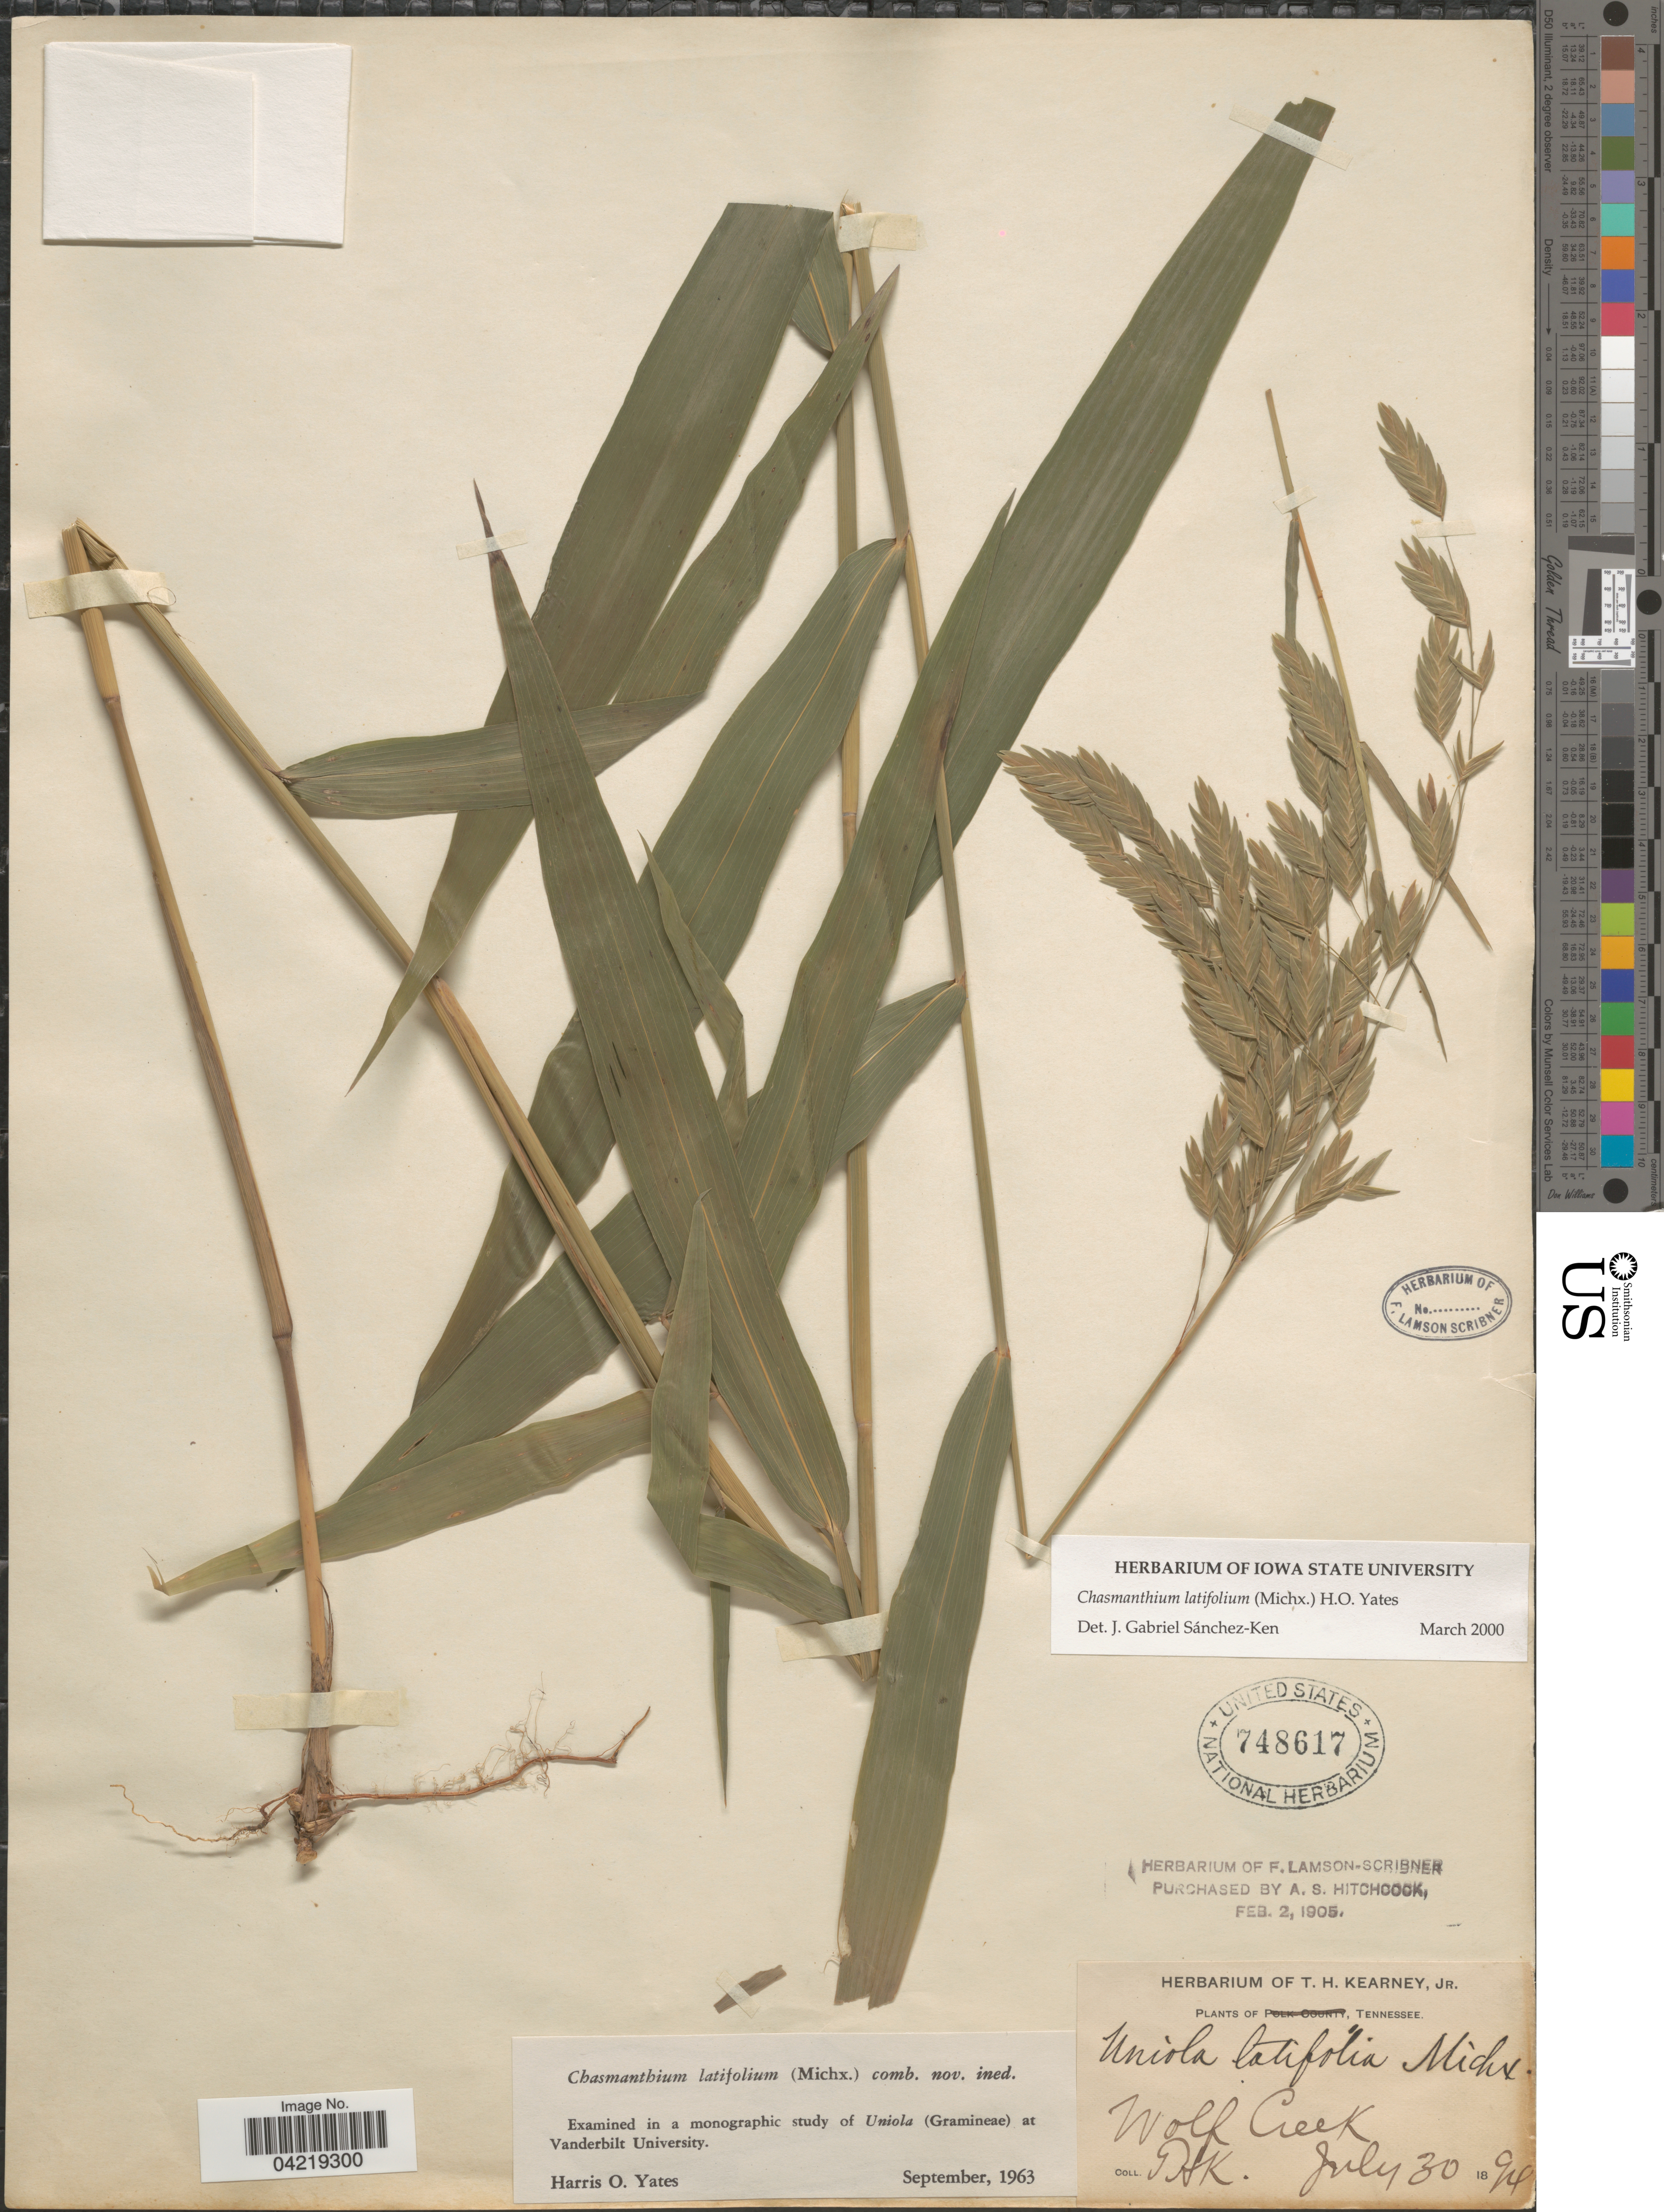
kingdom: Plantae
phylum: Tracheophyta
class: Liliopsida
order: Poales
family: Poaceae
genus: Chasmanthium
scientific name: Chasmanthium latifolium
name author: (Michx.) H.O. Yates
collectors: T. H. Kearney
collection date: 1894-07-30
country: United States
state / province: Tennessee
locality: Wolf Creek.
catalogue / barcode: US 748617